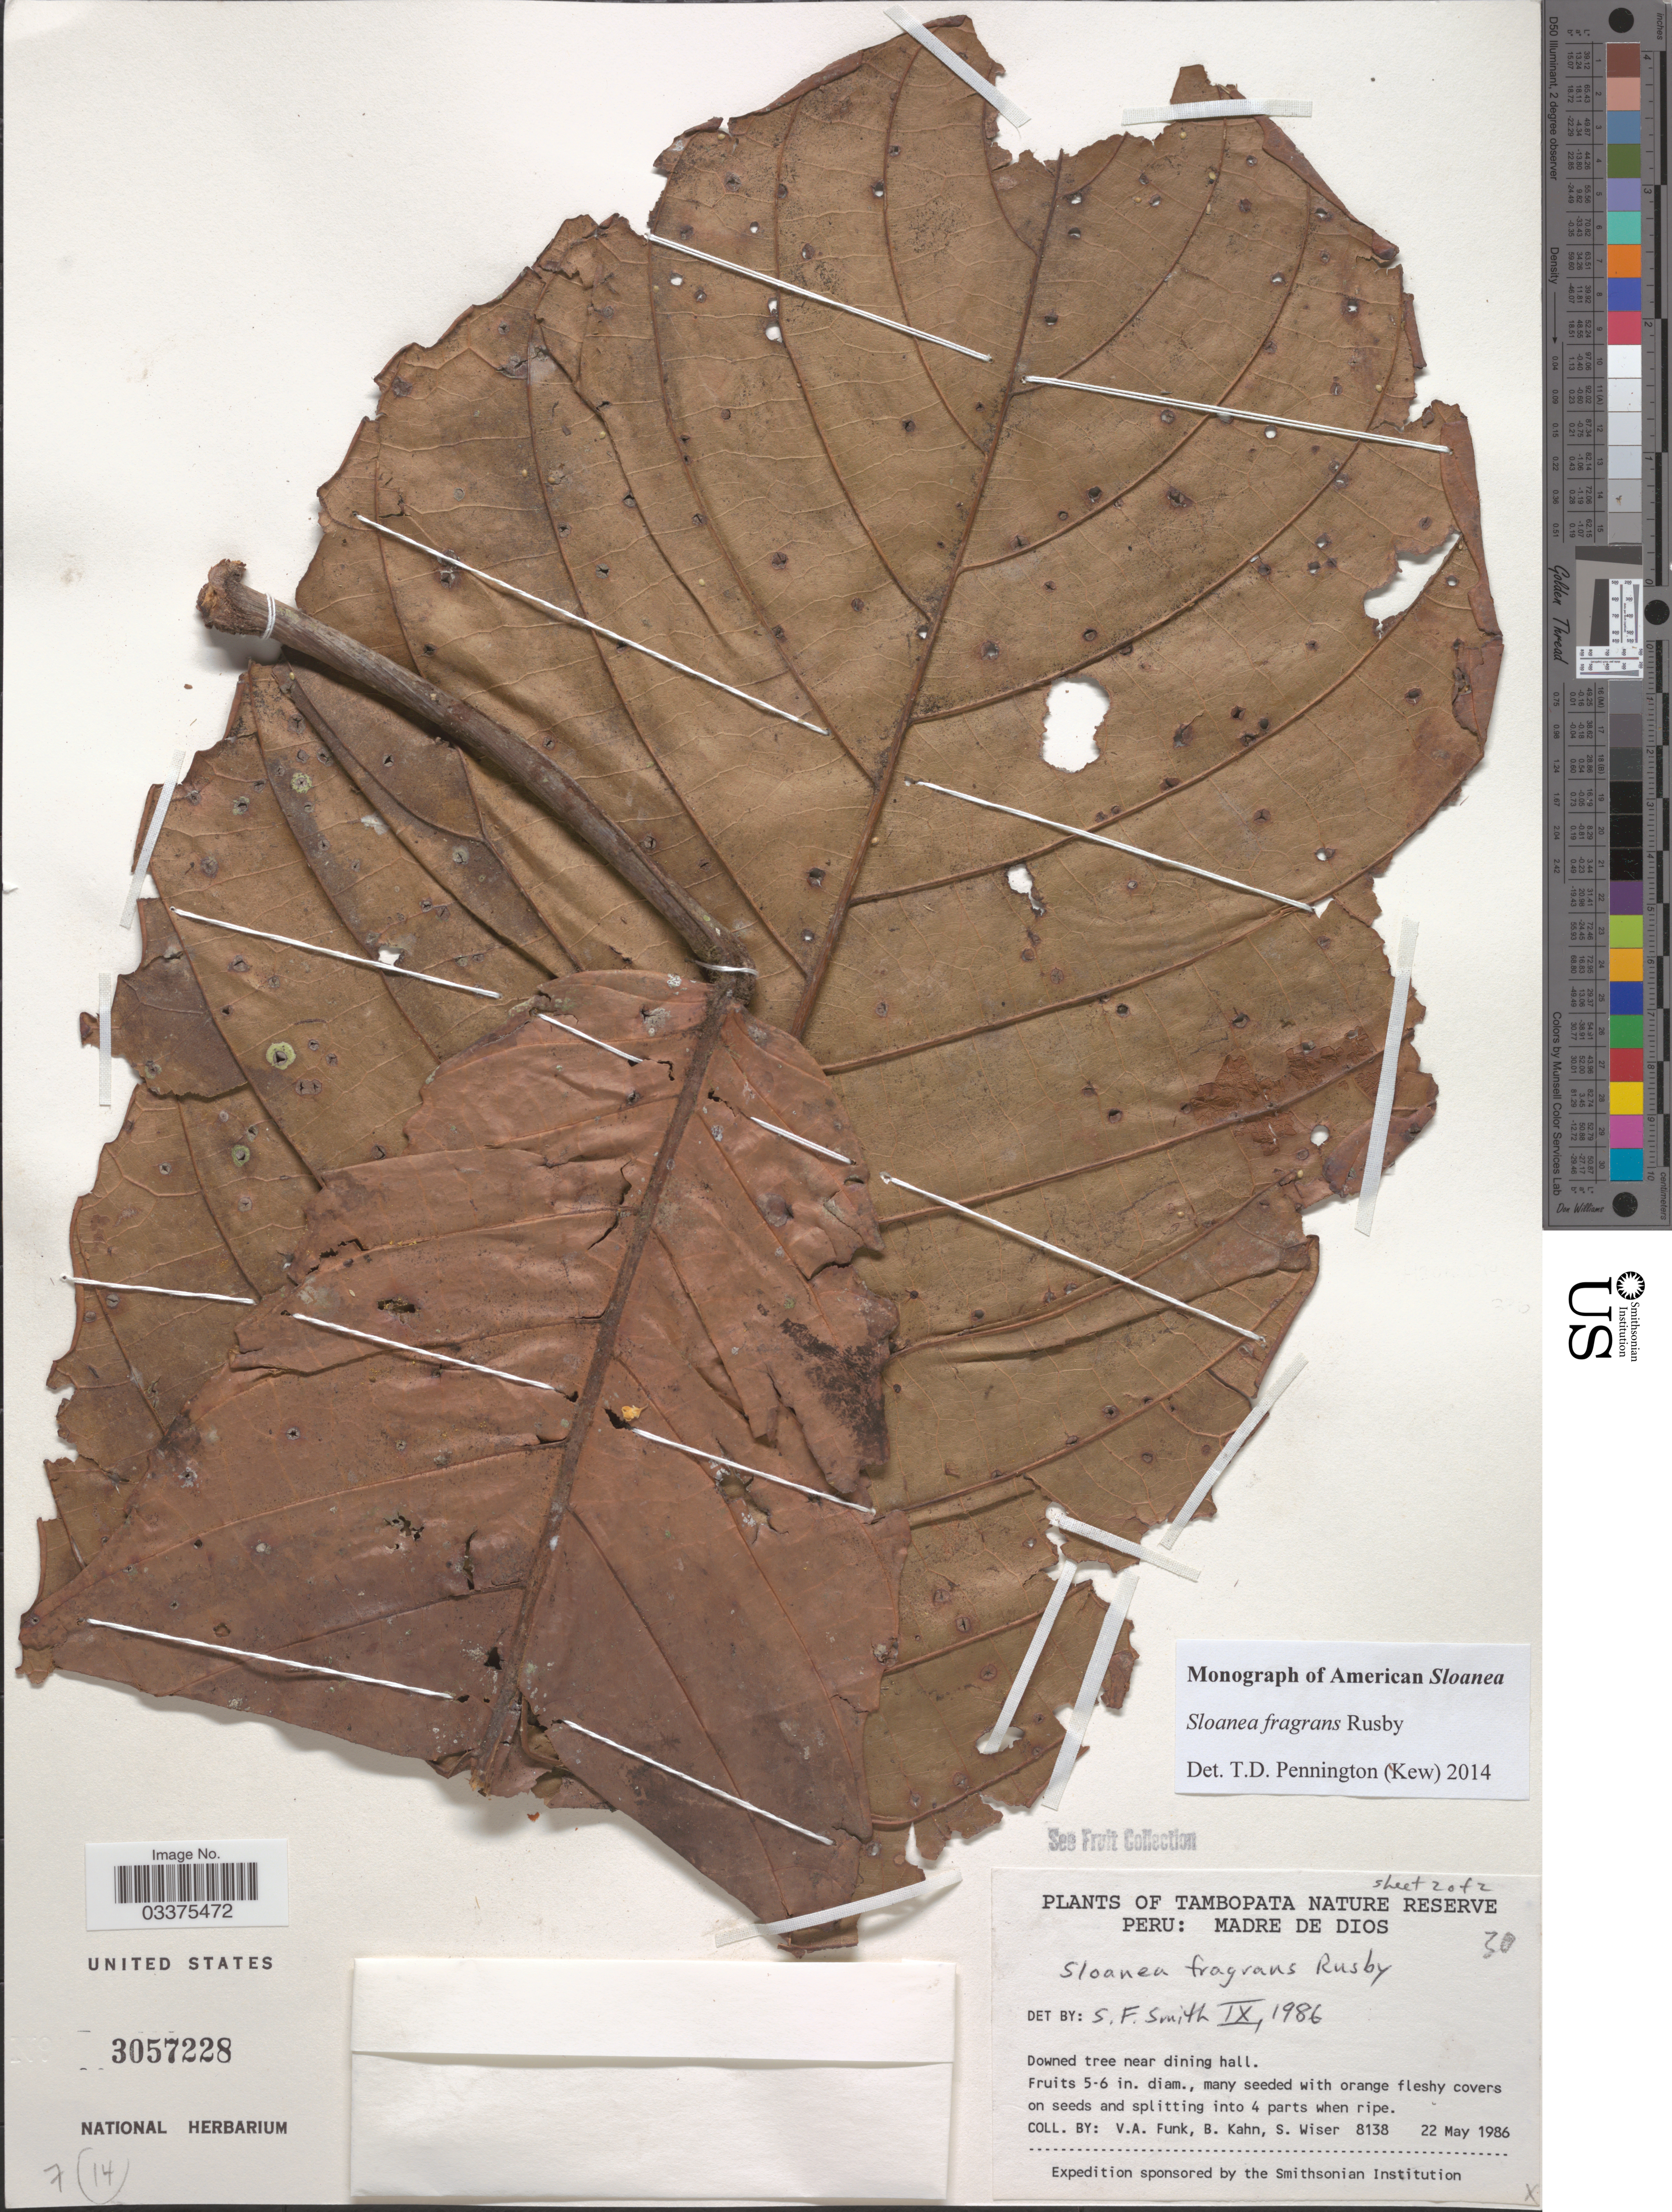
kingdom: Plantae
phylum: Tracheophyta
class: Magnoliopsida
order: Oxalidales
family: Elaeocarpaceae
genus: Sloanea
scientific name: Sloanea fragrans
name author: Rusby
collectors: V. Funk, B. Kahn & S. Wiser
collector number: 8138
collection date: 1986-05-22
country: Peru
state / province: Madre de Dios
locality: Tambopata Nature Reserve.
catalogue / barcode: US 3057228